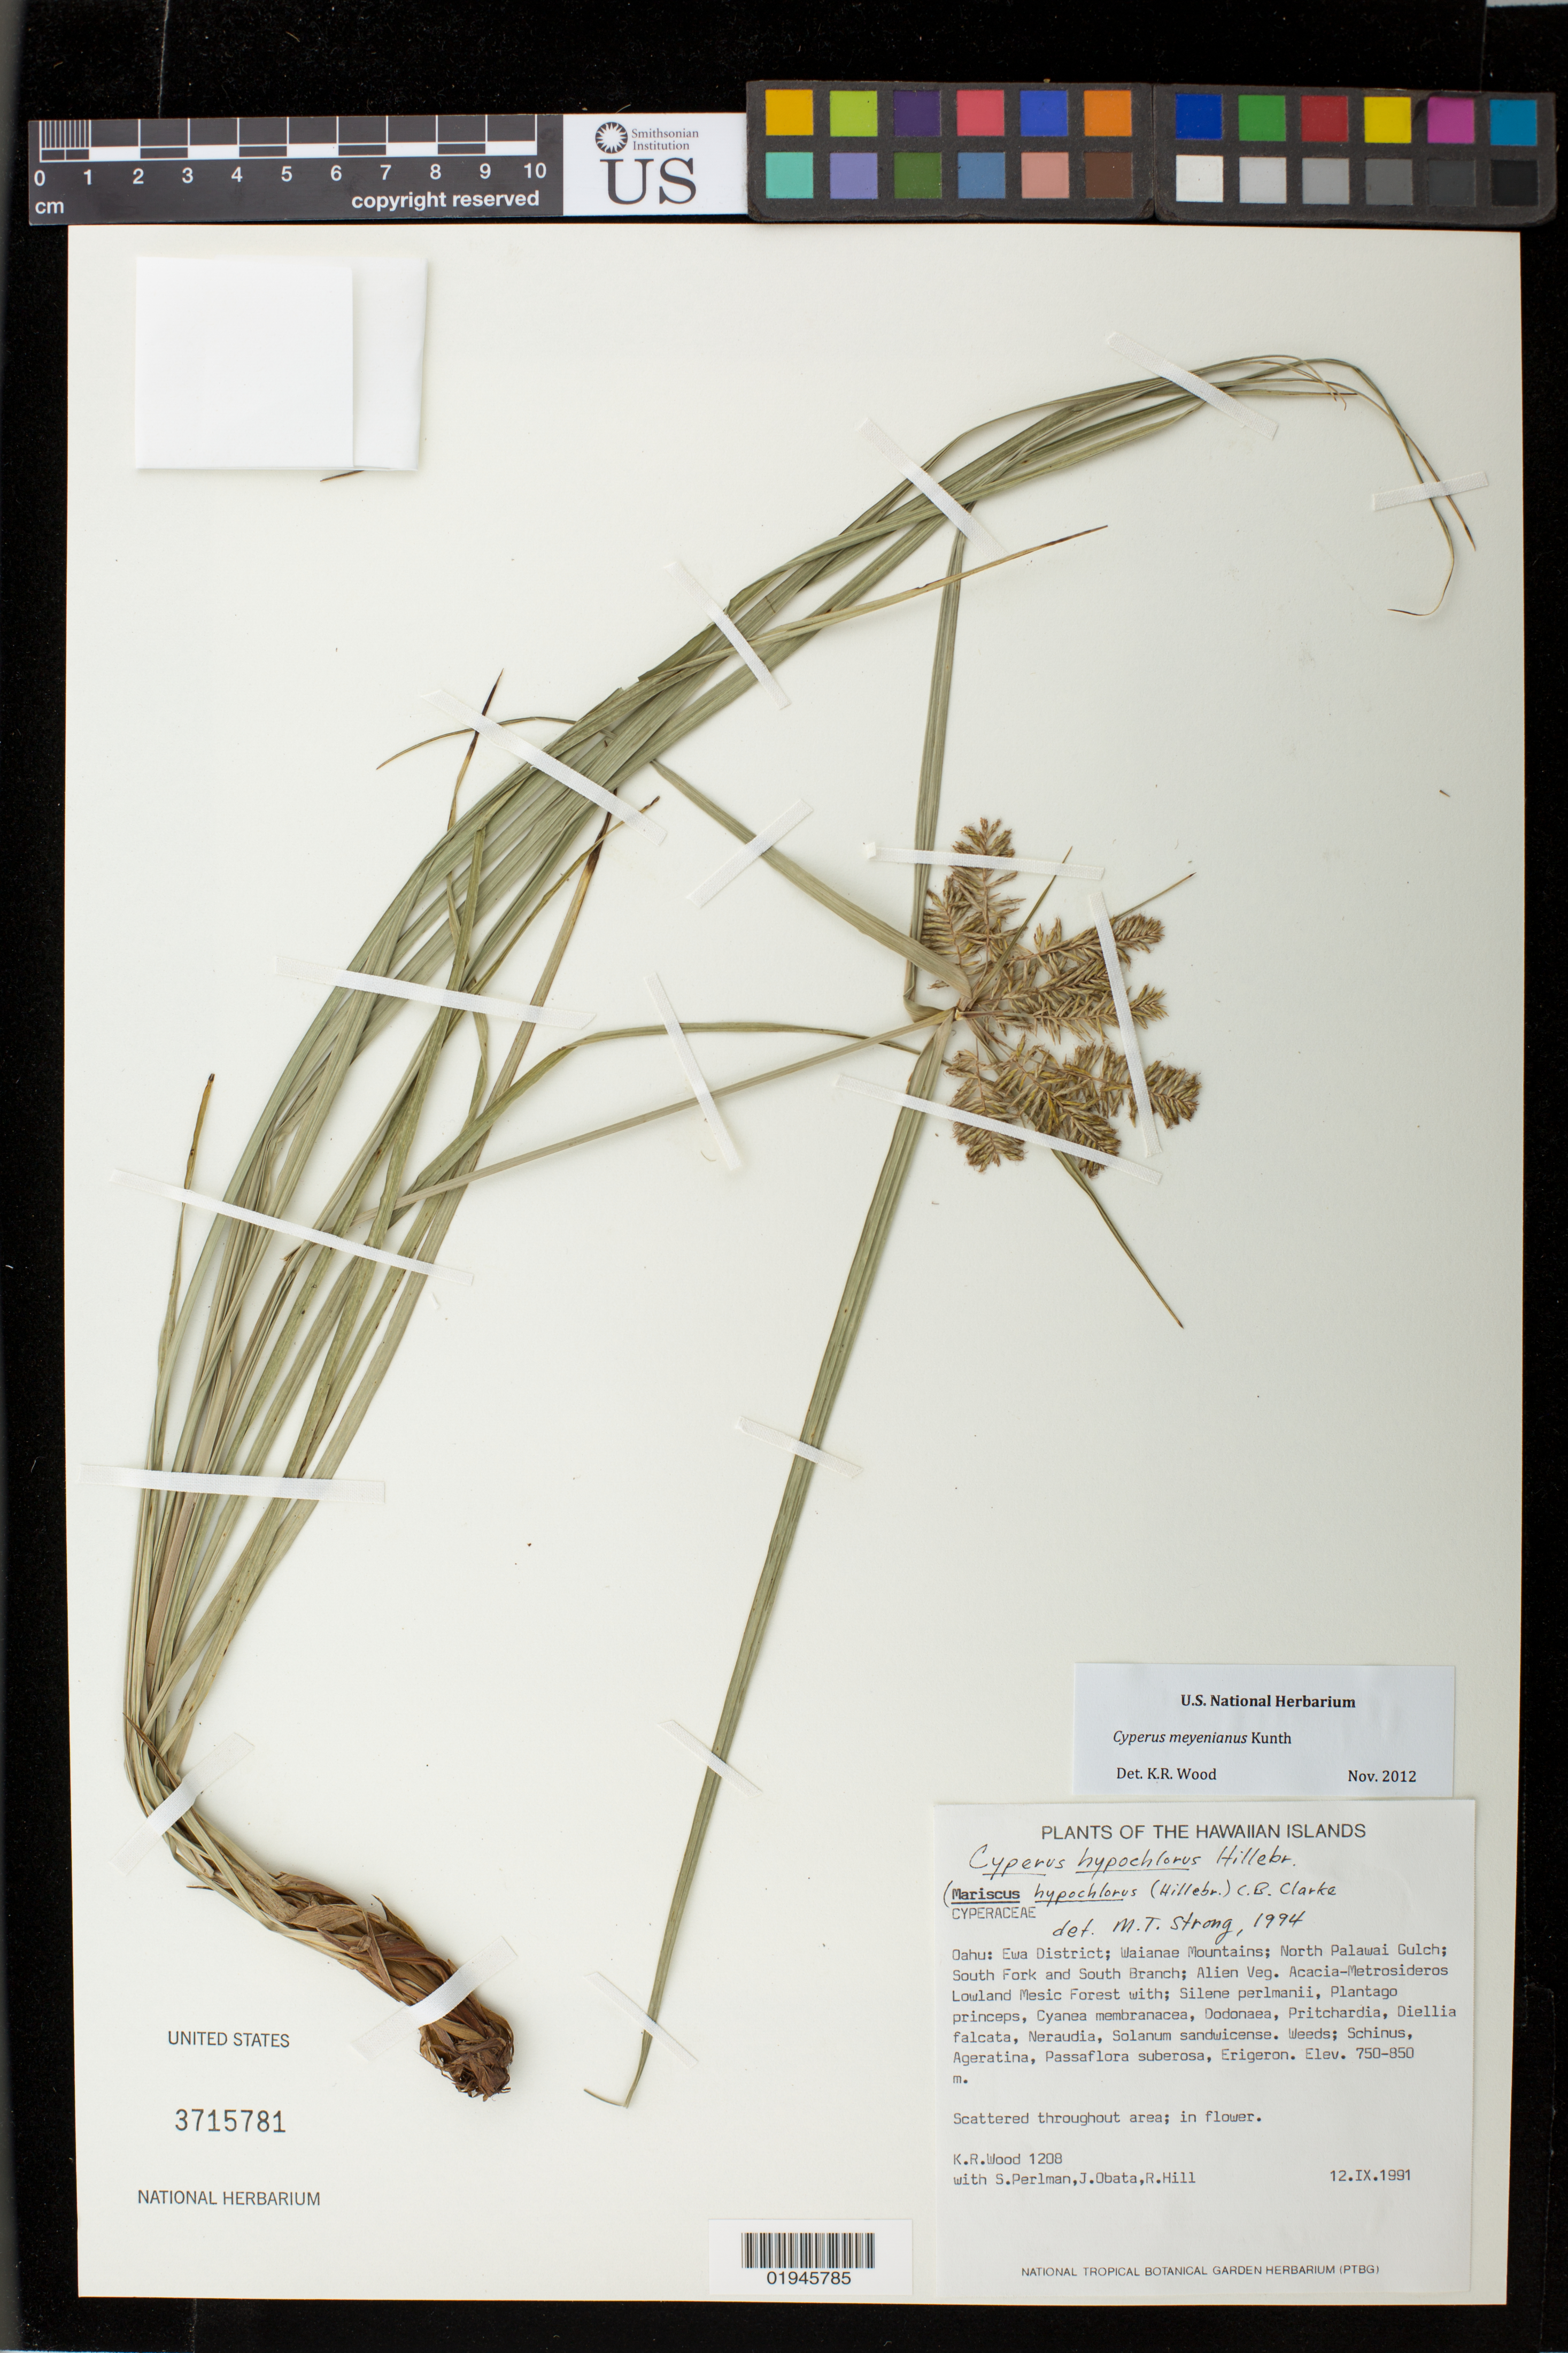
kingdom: Plantae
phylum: Tracheophyta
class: Liliopsida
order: Poales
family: Cyperaceae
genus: Cyperus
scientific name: Cyperus hypochlorus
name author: Hillebr.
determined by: Strong, Mark T., (BOT), Smithsonian Institution - National Museum of Natural History (UNITED STATES)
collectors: K. R. Wood, S. P. Perlman, J. Obata & R. Hill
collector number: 1208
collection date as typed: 12 Sep 1991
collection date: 1991-09-12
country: United States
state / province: Hawaii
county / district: Honolulu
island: Oahu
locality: Ewa District, Waianae Mountains, N Palawai Gulch, S Fork and S Branch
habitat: Lowland mesic forest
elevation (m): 750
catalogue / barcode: US 3715781